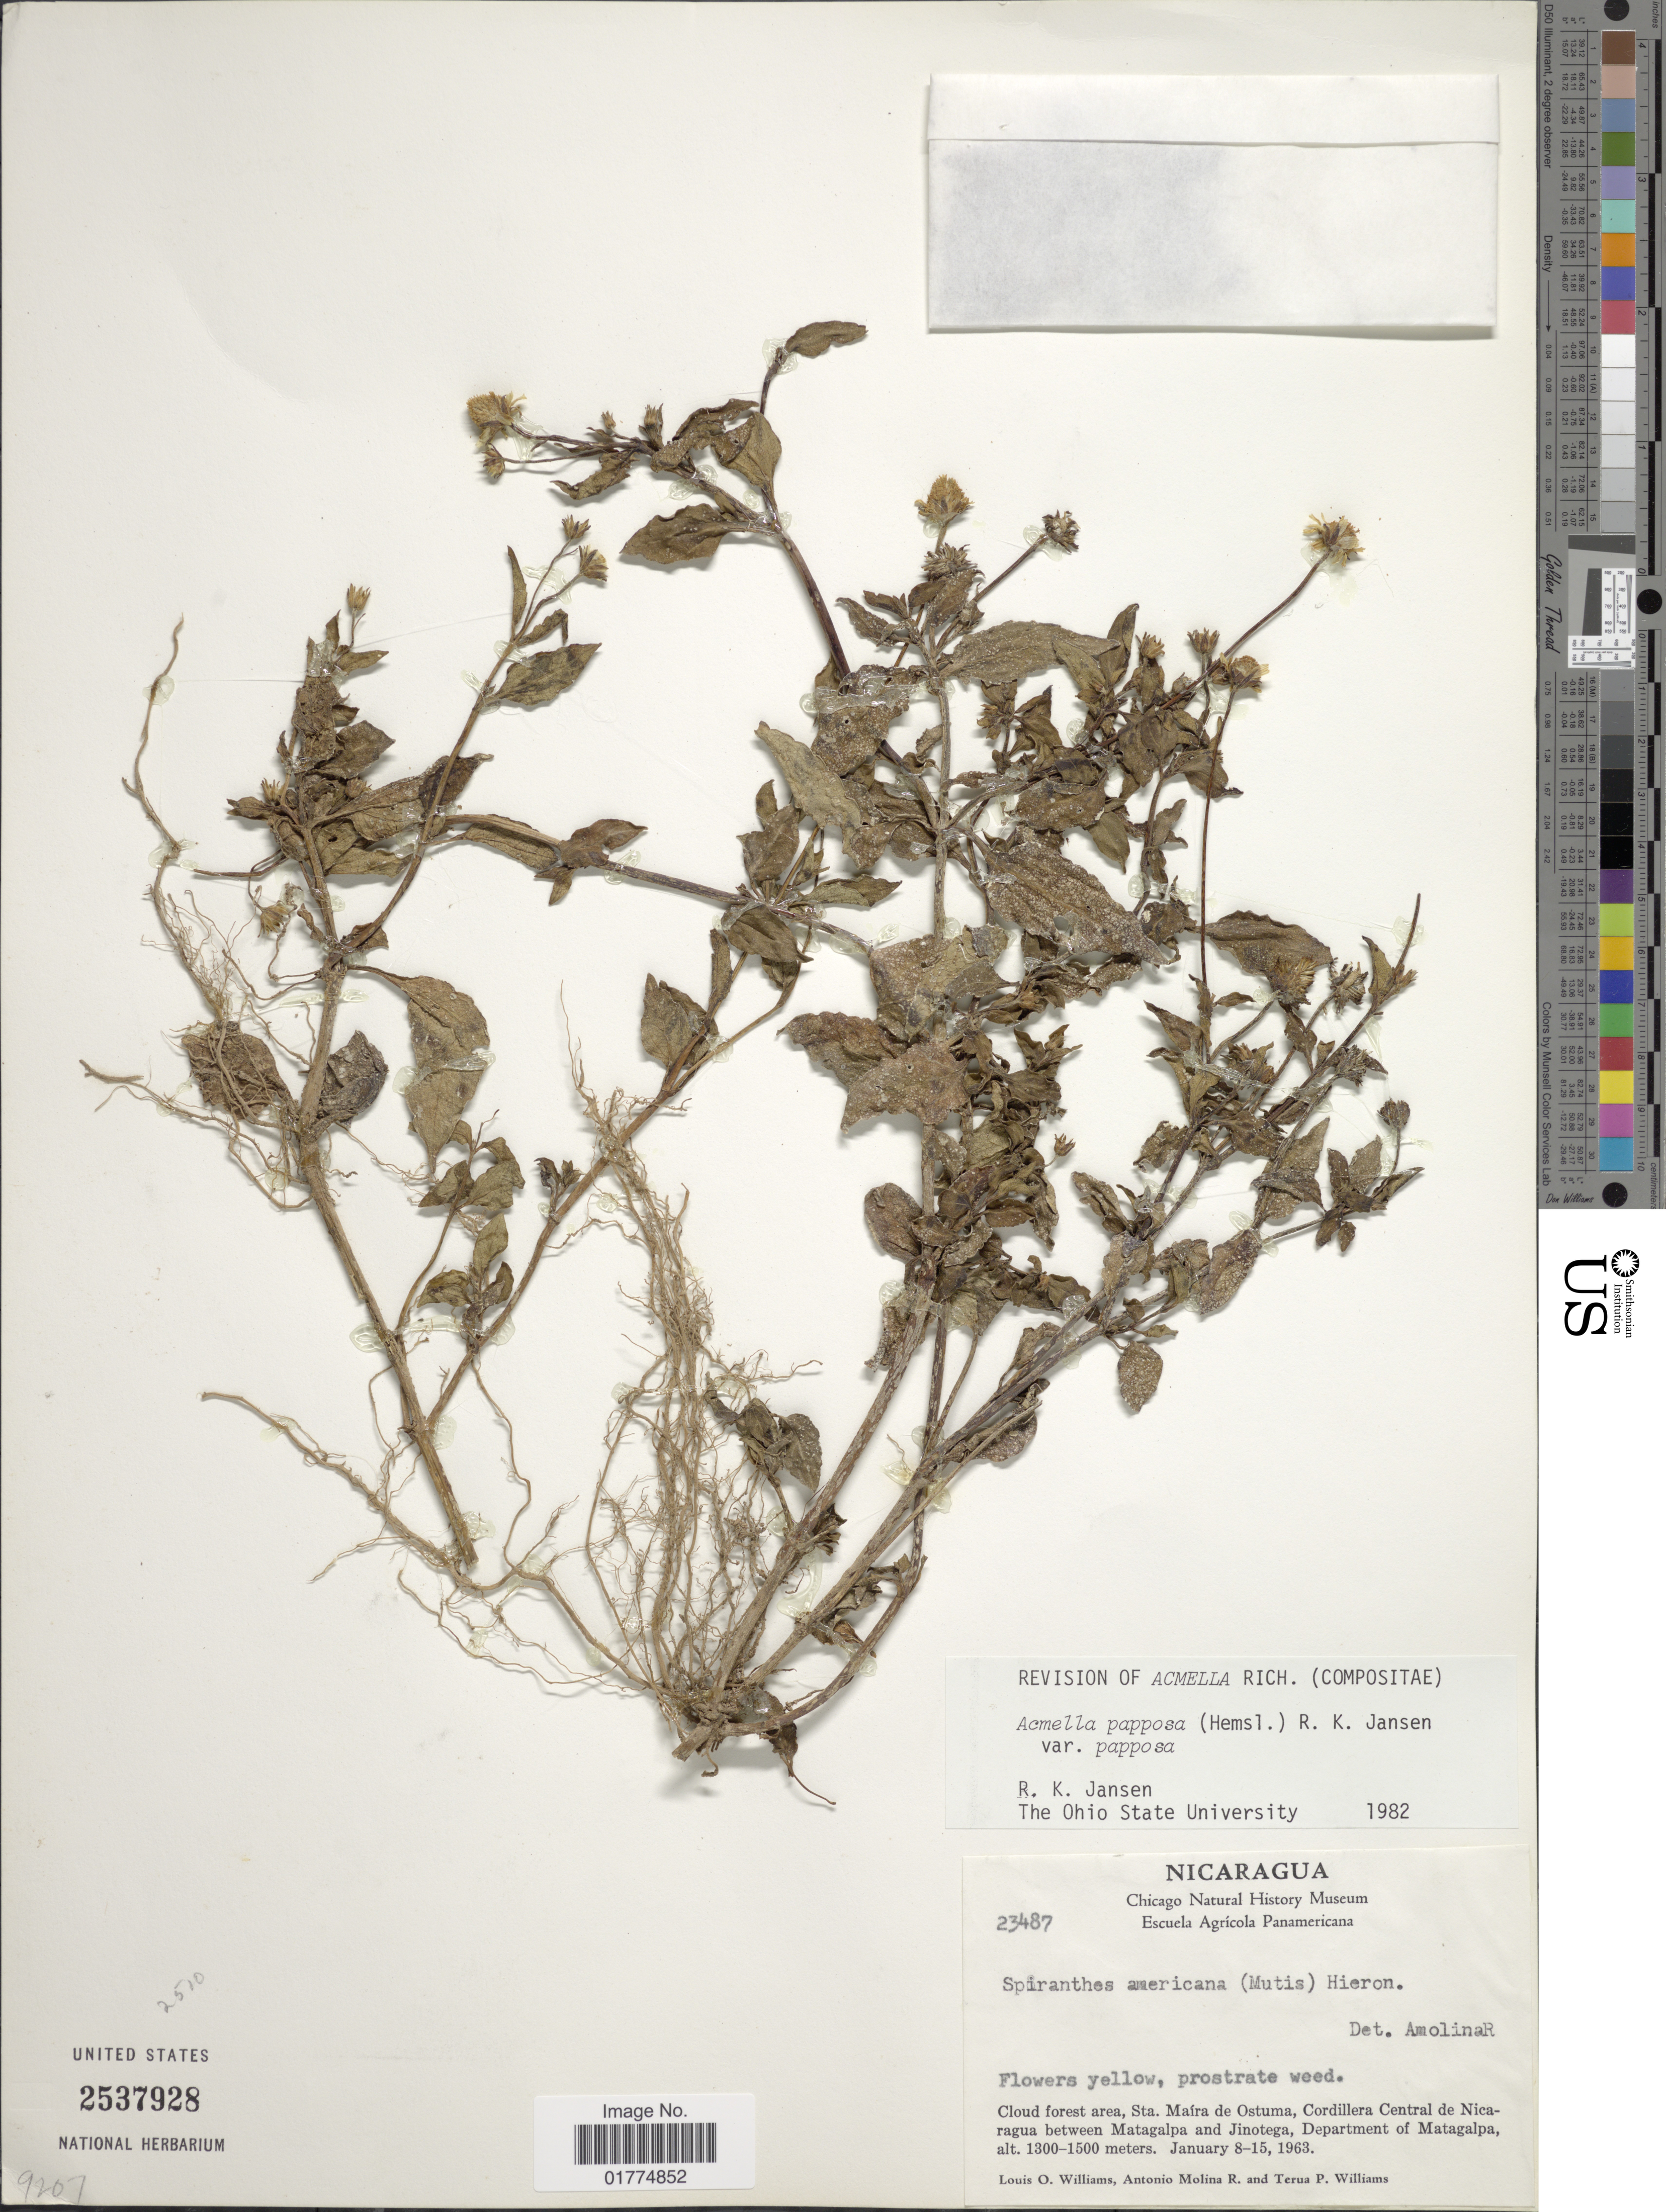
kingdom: Plantae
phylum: Tracheophyta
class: Magnoliopsida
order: Asterales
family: Asteraceae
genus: Acmella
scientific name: Acmella papposa var. papposa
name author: (Hemsl.) R.K. Jansen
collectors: L. O. Williams, A. Molina R. & T. P. Williams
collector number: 23487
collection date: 1963-01-08/1963-01-15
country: Nicaragua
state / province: Matagalpa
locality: Cloud forest area, Sta. Maíra de Ostuma, Cordillera Central de Nicaragua between Matagalpa and Jinotega, Department of Matagalpa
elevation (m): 1300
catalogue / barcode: US 2537928